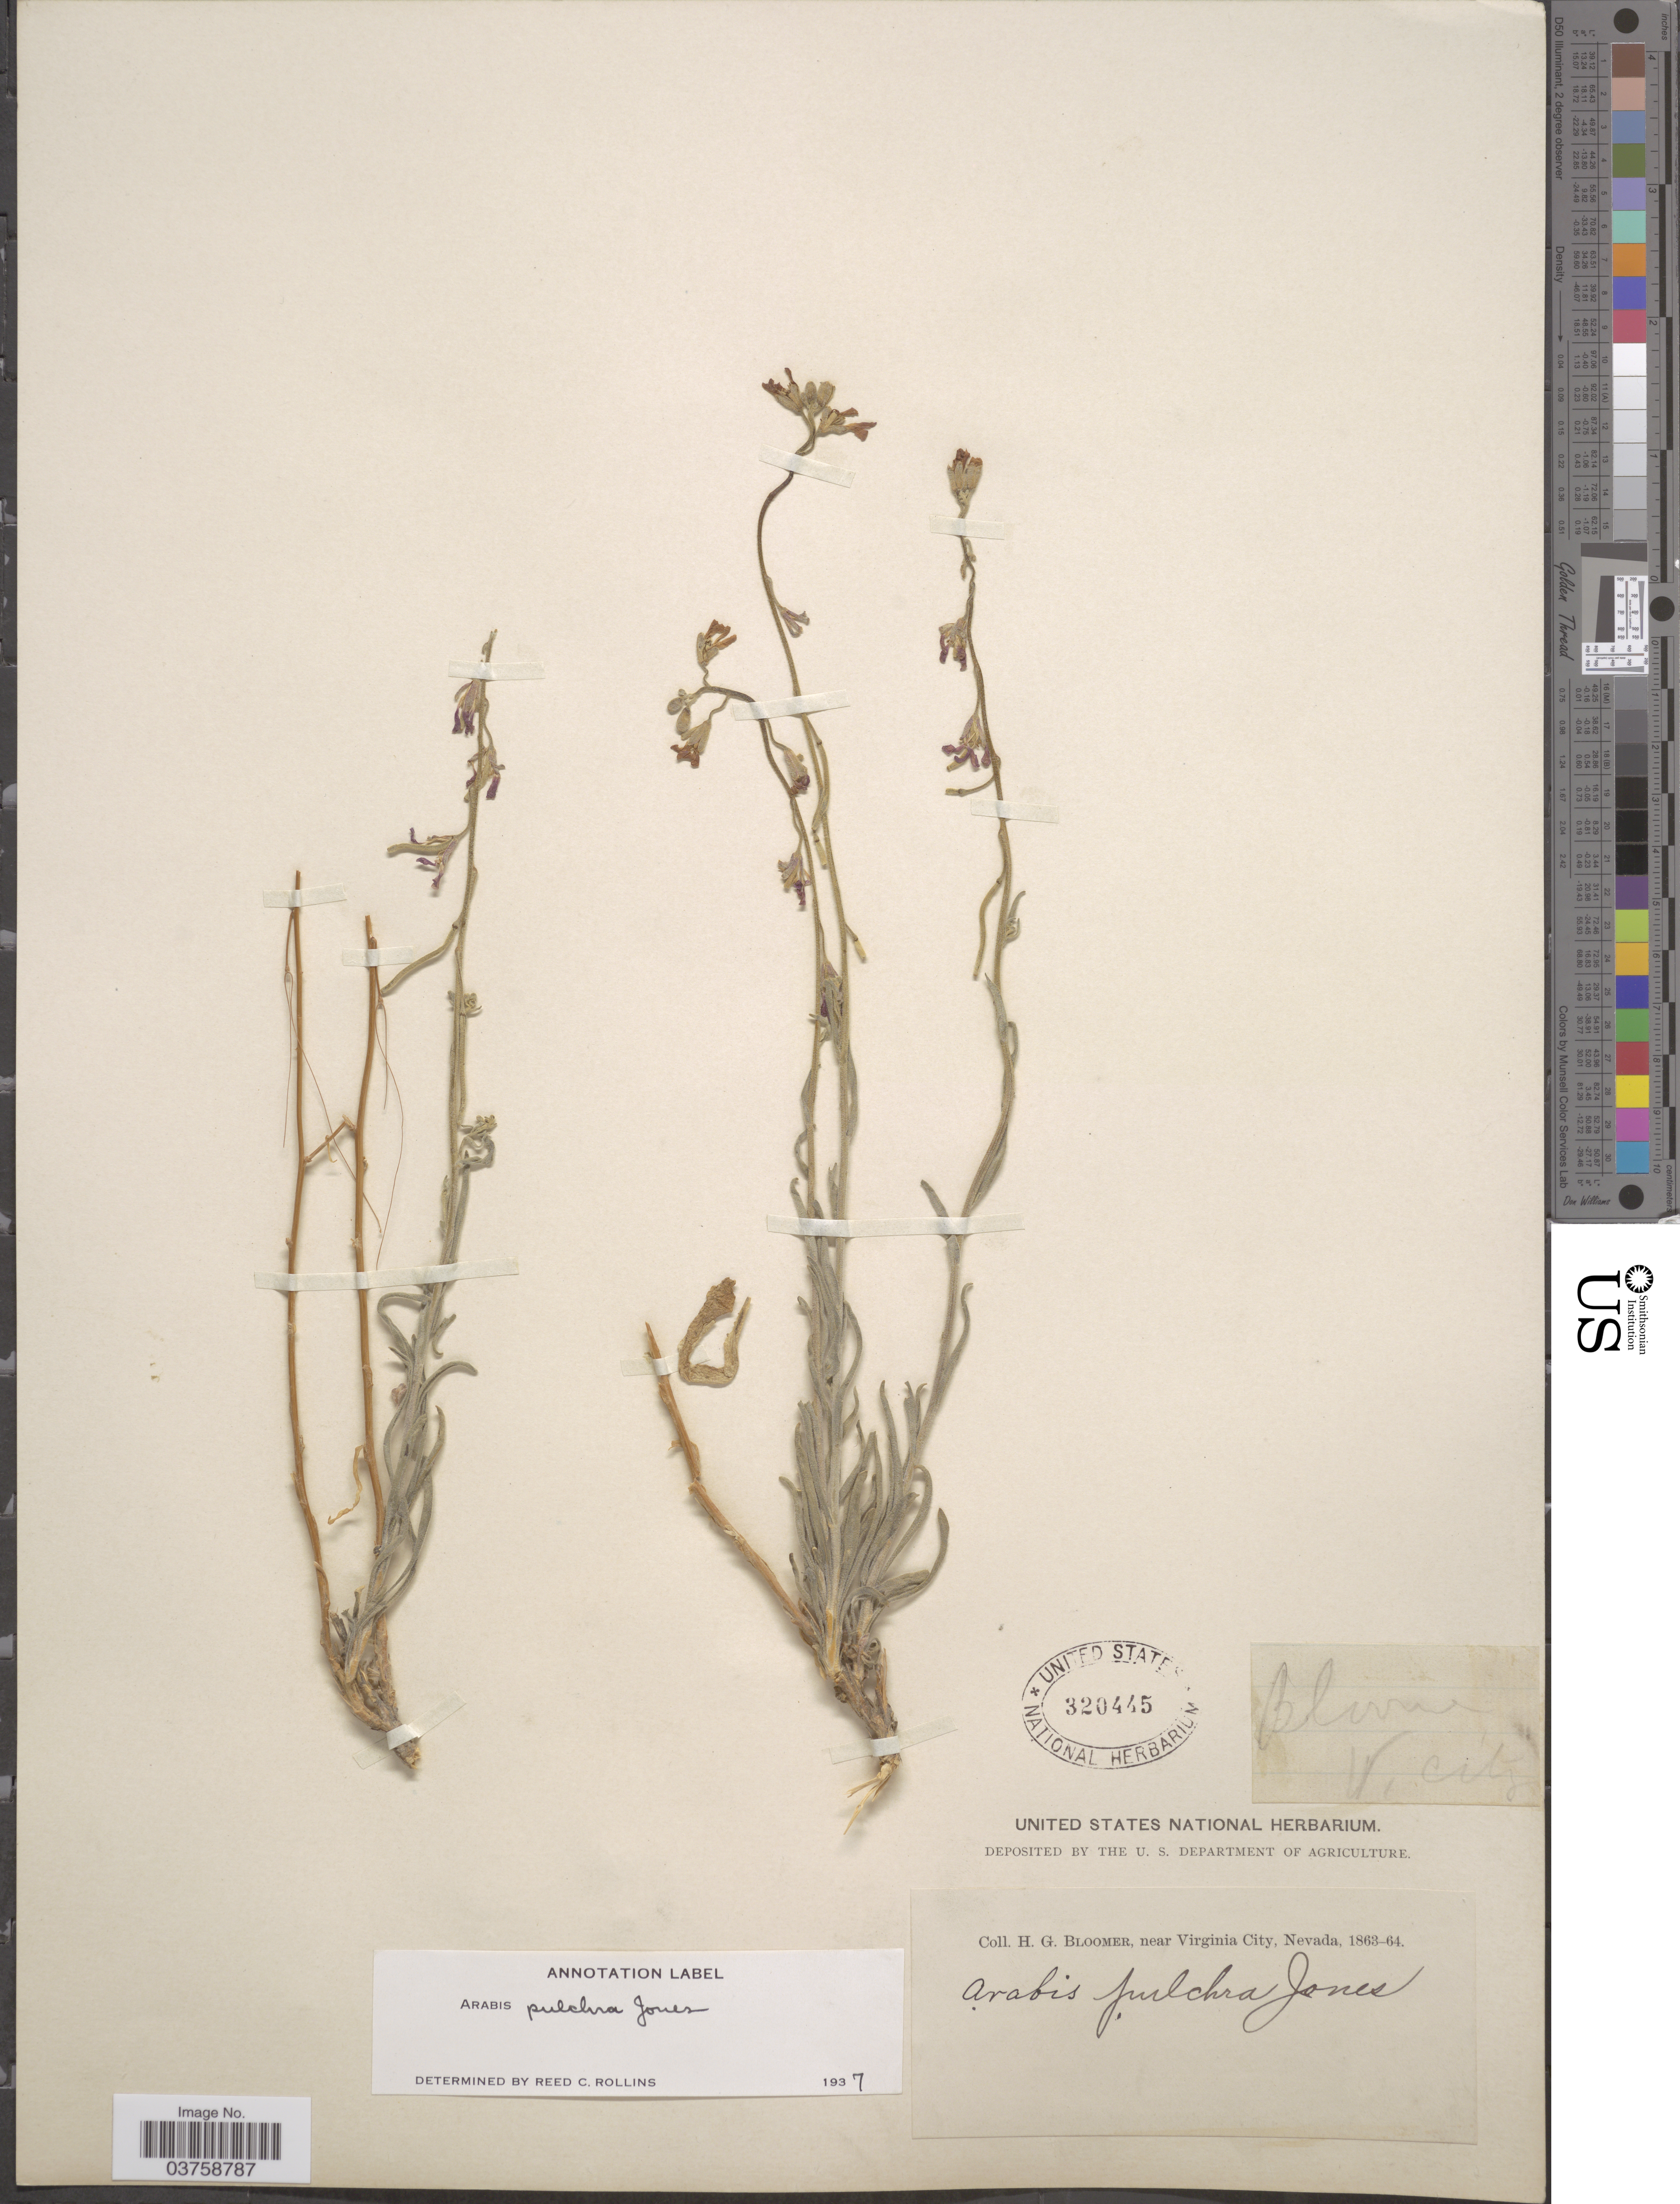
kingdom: Plantae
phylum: Tracheophyta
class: Magnoliopsida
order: Brassicales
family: Brassicaceae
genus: Arabis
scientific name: Arabis pulchra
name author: M.E. Jones ex S. Watson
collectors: H. Bloomer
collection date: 1863/1864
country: United States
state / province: Nevada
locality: Near Virginia City.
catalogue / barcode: US 320445